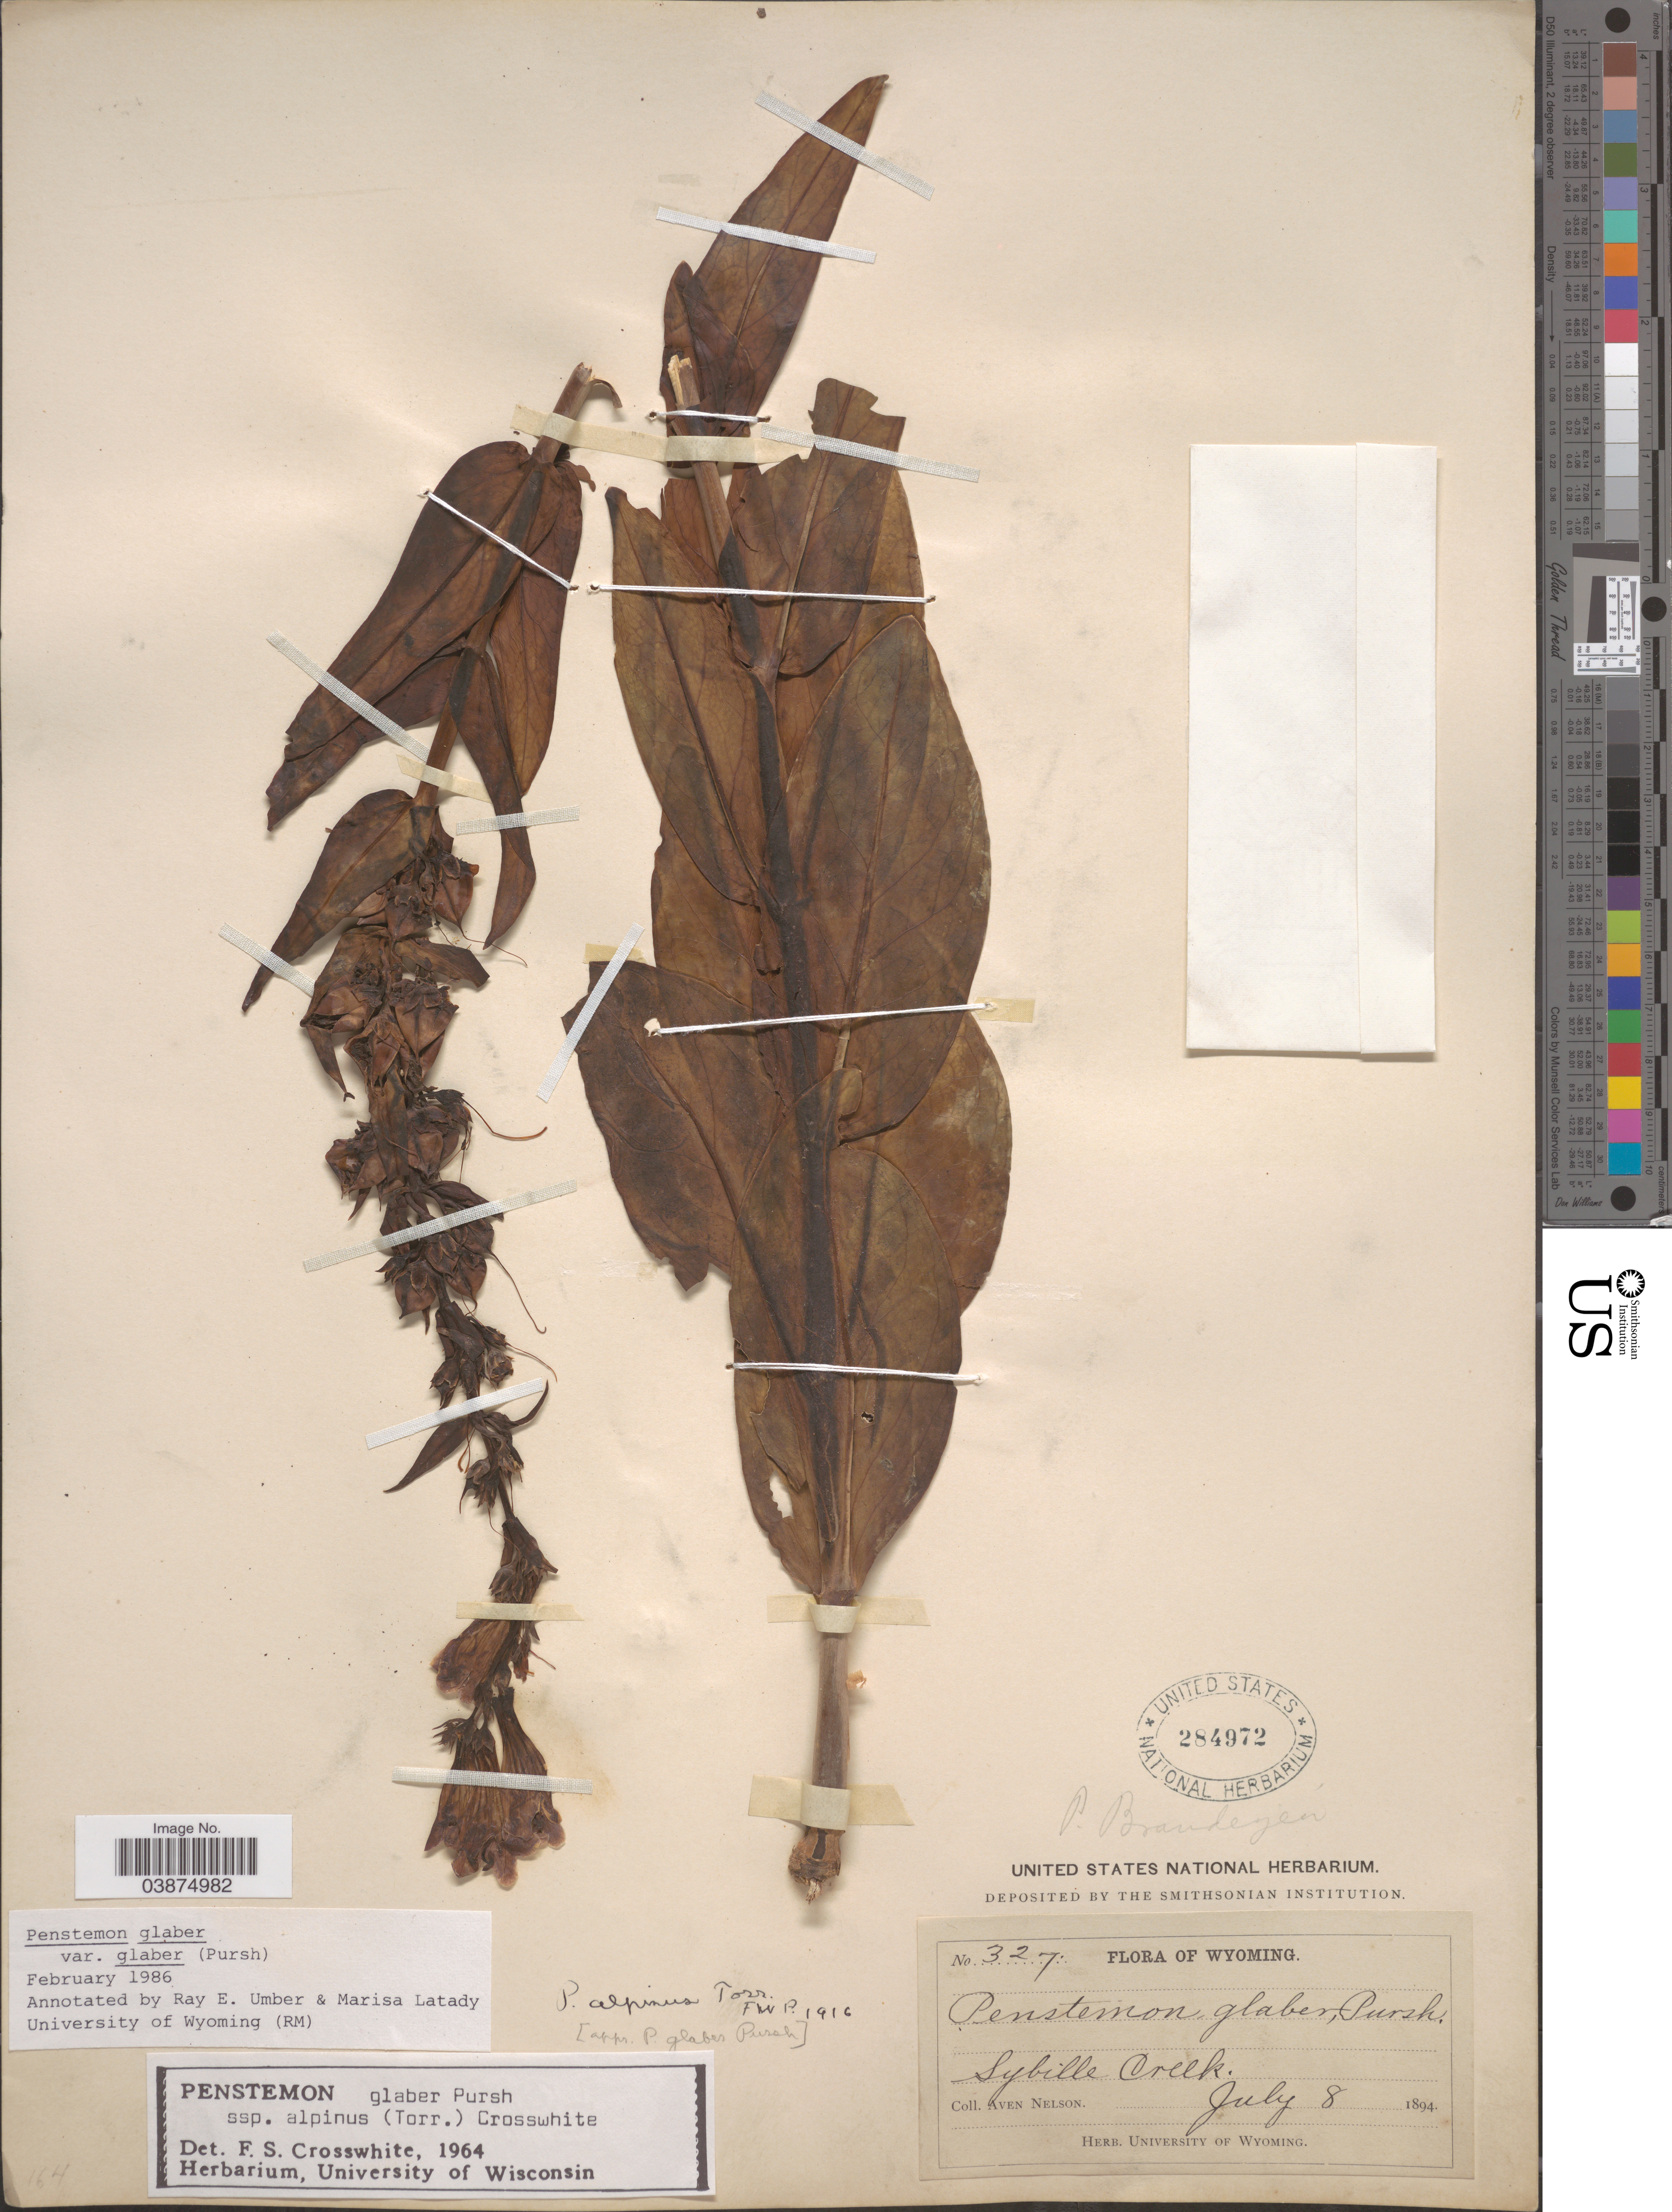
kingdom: Plantae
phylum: Tracheophyta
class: Magnoliopsida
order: Lamiales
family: Plantaginaceae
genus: Penstemon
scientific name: Penstemon glaber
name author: Pursh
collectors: A. Nelson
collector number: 327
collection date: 1894-07-08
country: United States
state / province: Wyoming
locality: Sybille Creek.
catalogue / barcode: US 284972